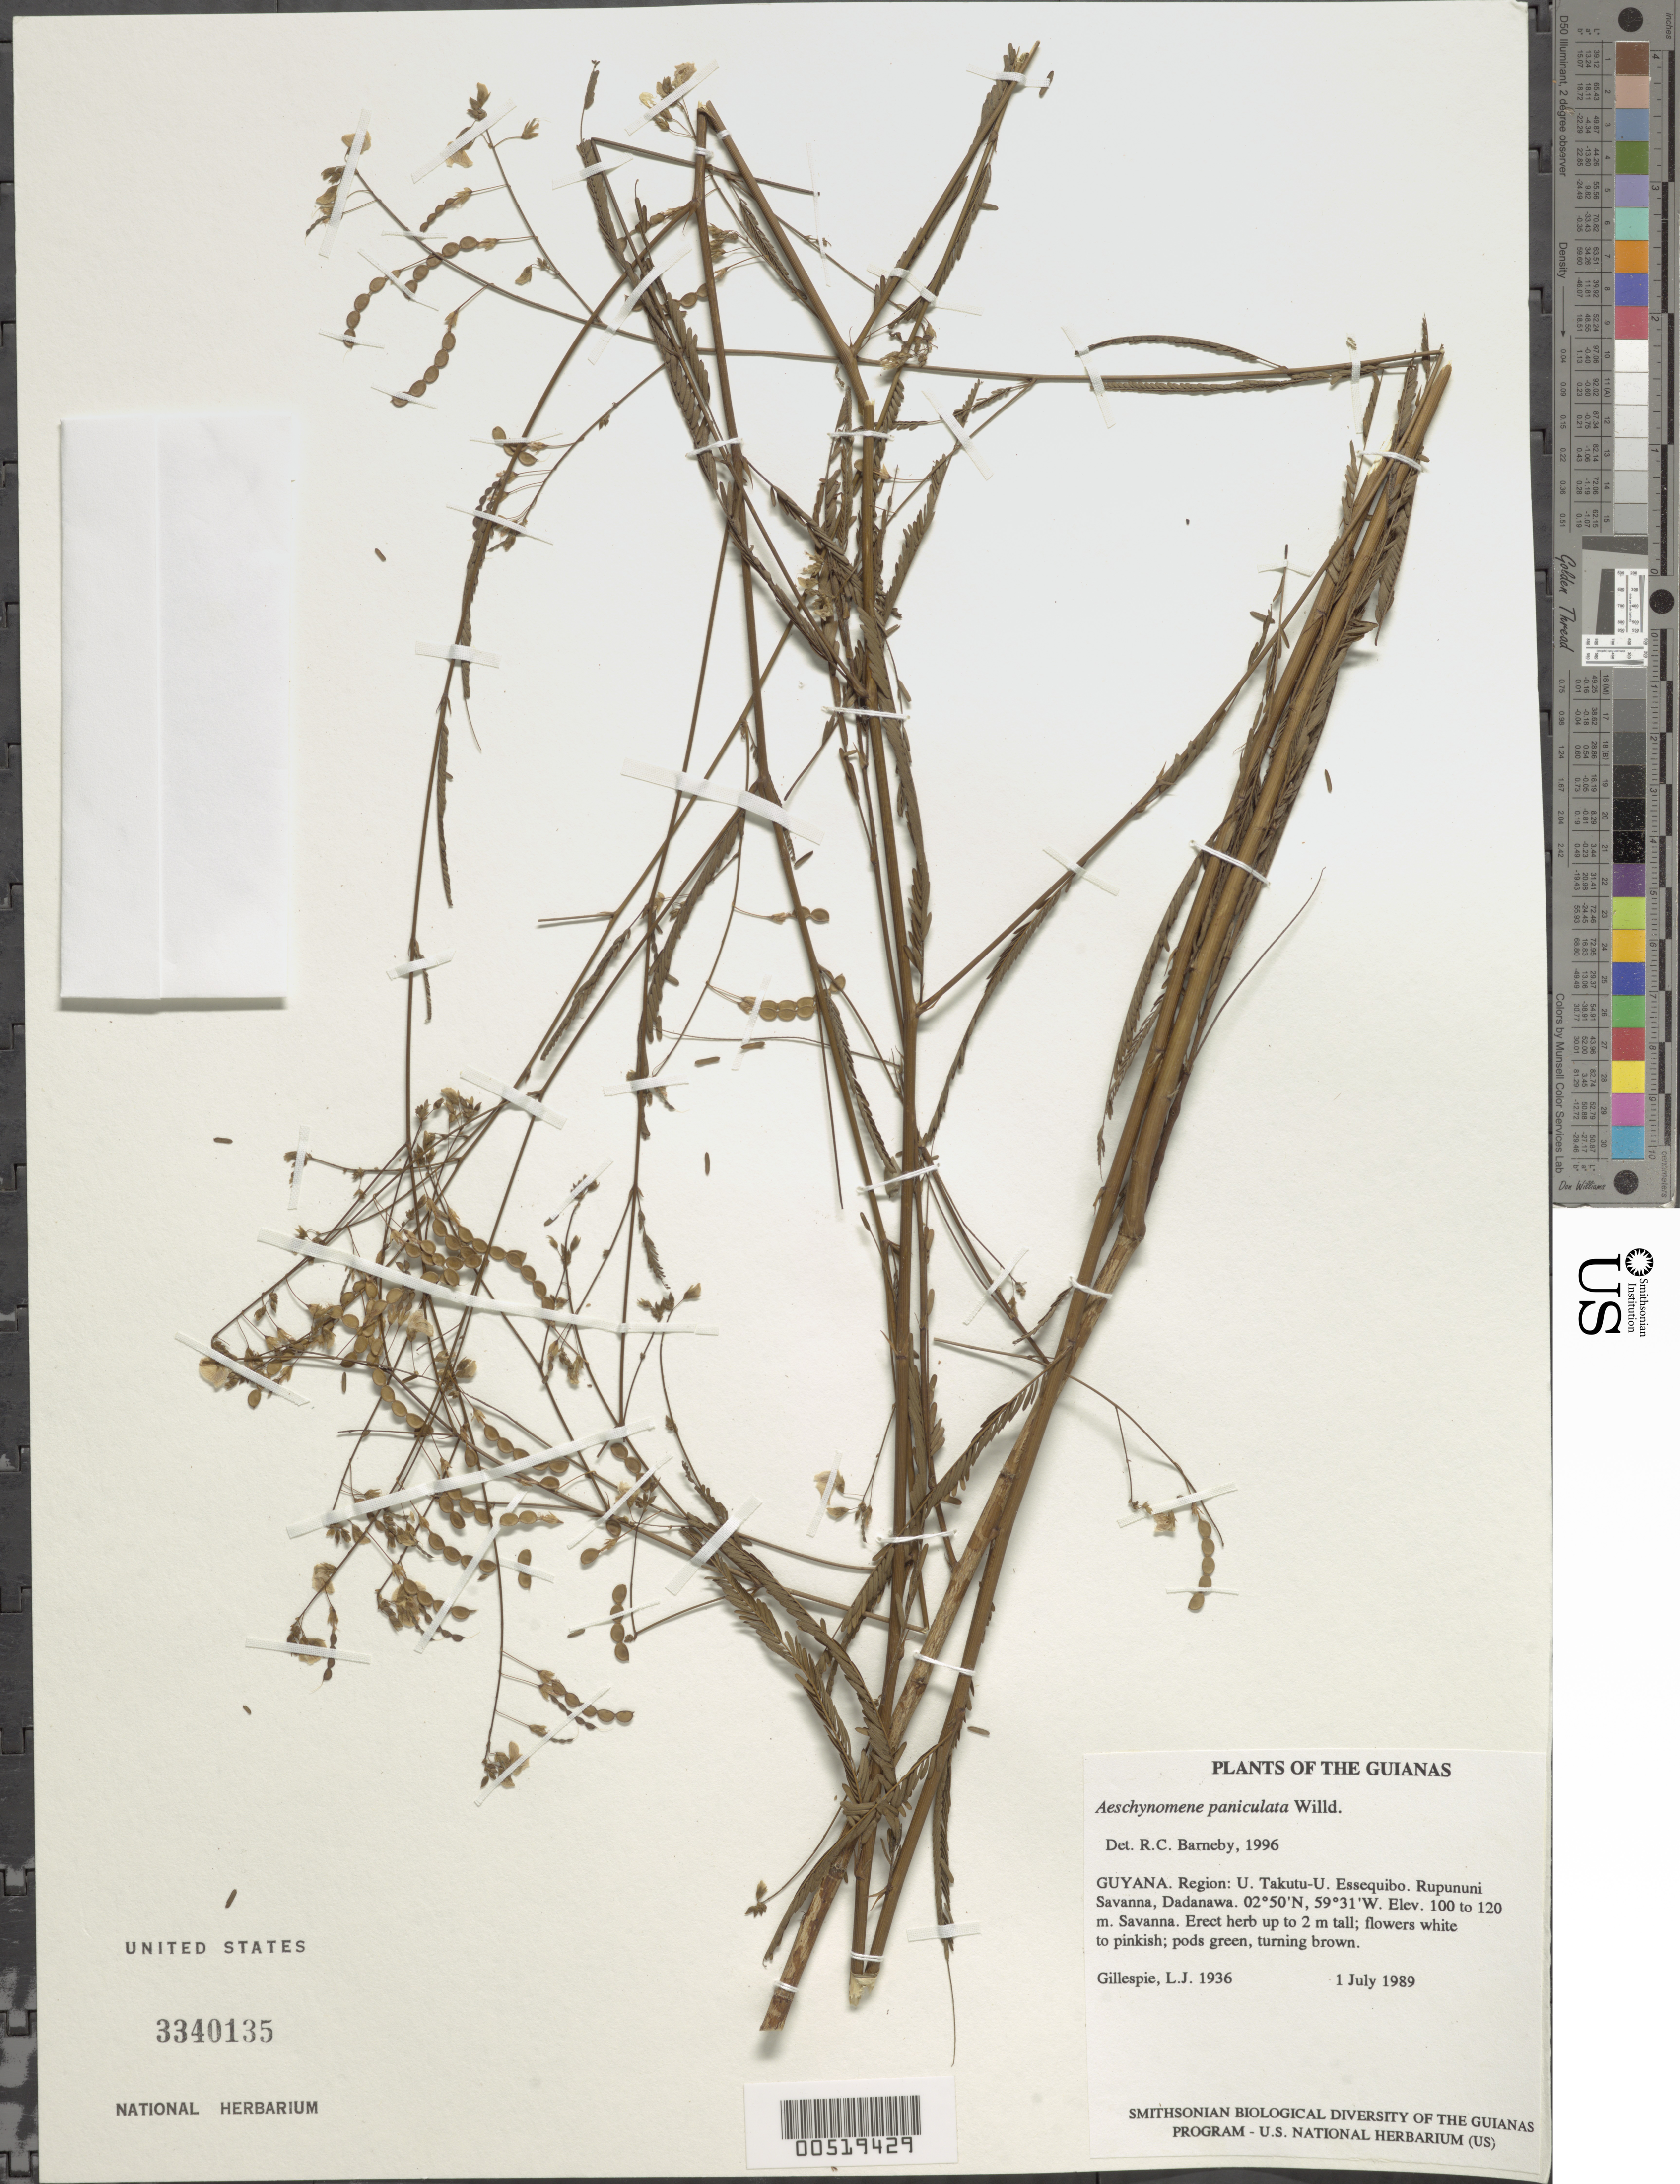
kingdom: Plantae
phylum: Tracheophyta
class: Magnoliopsida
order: Fabales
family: Fabaceae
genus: Aeschynomene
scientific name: Aeschynomene paniculata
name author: Vogel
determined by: Barneby, Rupert C., (NY)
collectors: L. J. Gillespie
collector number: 1936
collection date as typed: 1 July 1989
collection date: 1989-07-01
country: Guyana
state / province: U. Takutu-U. Essequibo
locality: Rupununi Savanna, Dadanawa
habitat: Savanna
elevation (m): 100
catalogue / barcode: US 3340135